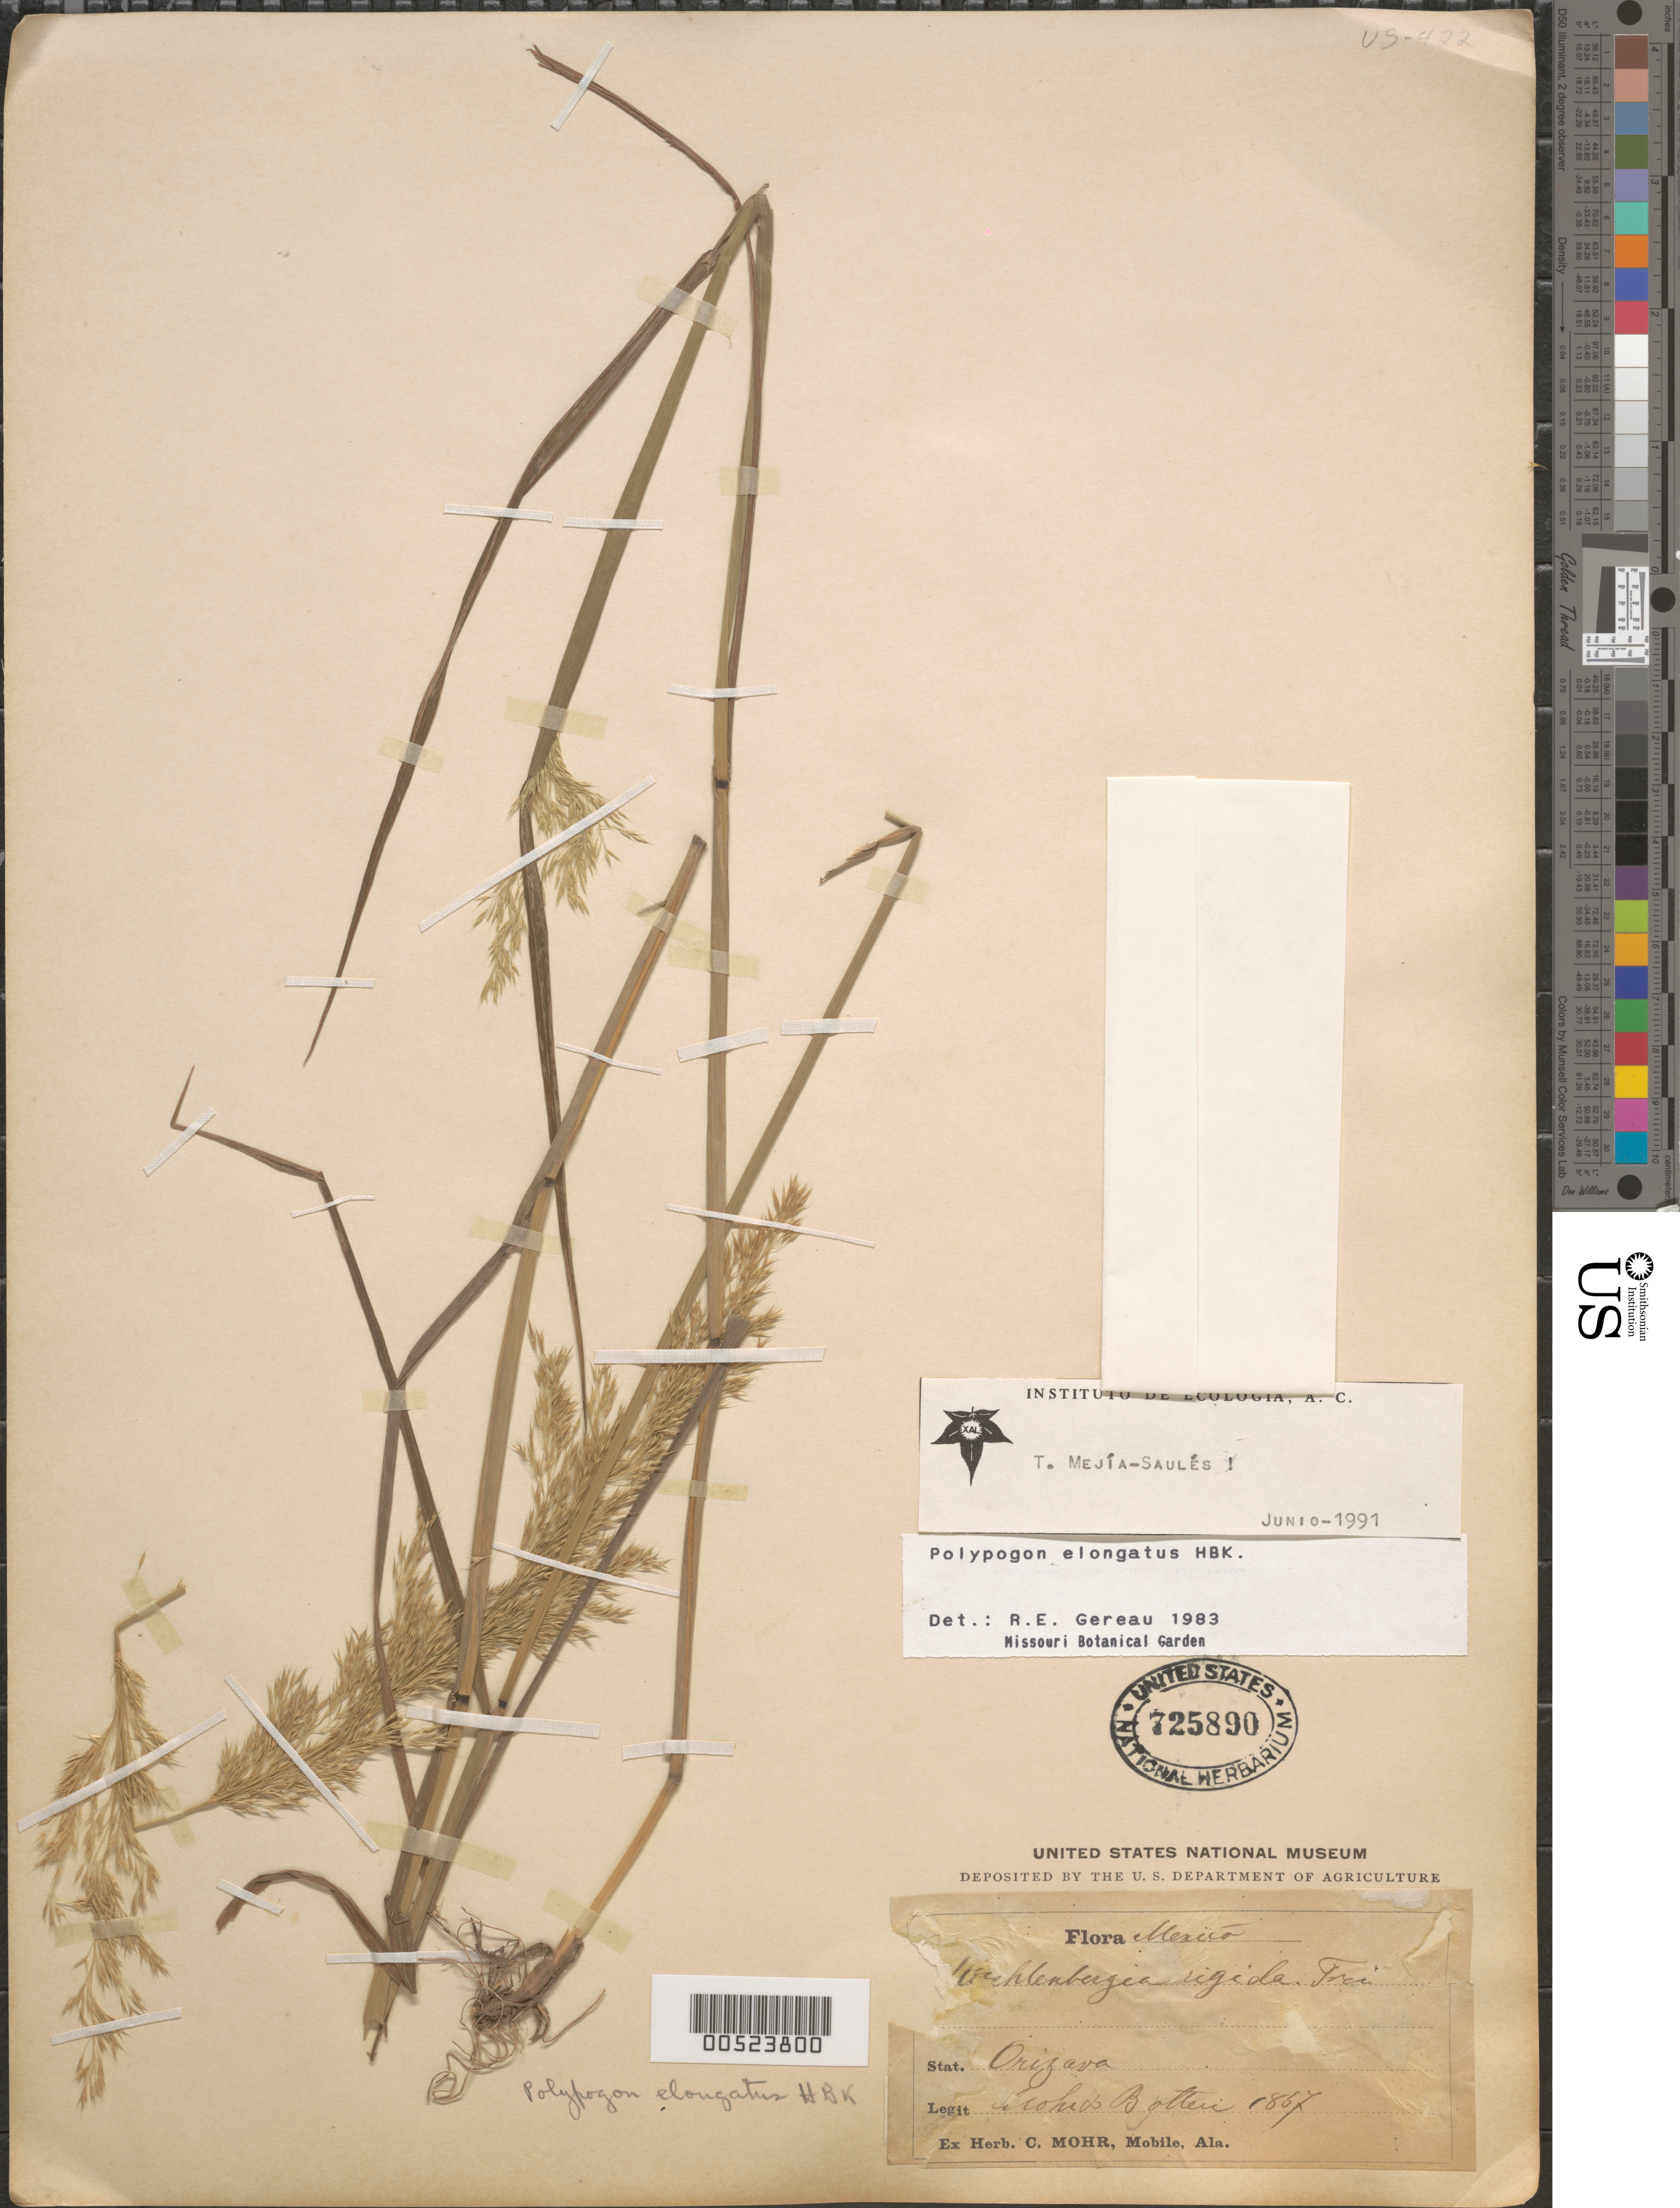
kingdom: Plantae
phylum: Tracheophyta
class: Liliopsida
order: Poales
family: Poaceae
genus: Chaetotropis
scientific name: Chaetotropis elongata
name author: (Kunth) Björkman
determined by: Poaceae Reorganization Project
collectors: -. Botteri & C. T. Mohr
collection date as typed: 1857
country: Mexico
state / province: Veracruz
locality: Orizaba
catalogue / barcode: US 725890